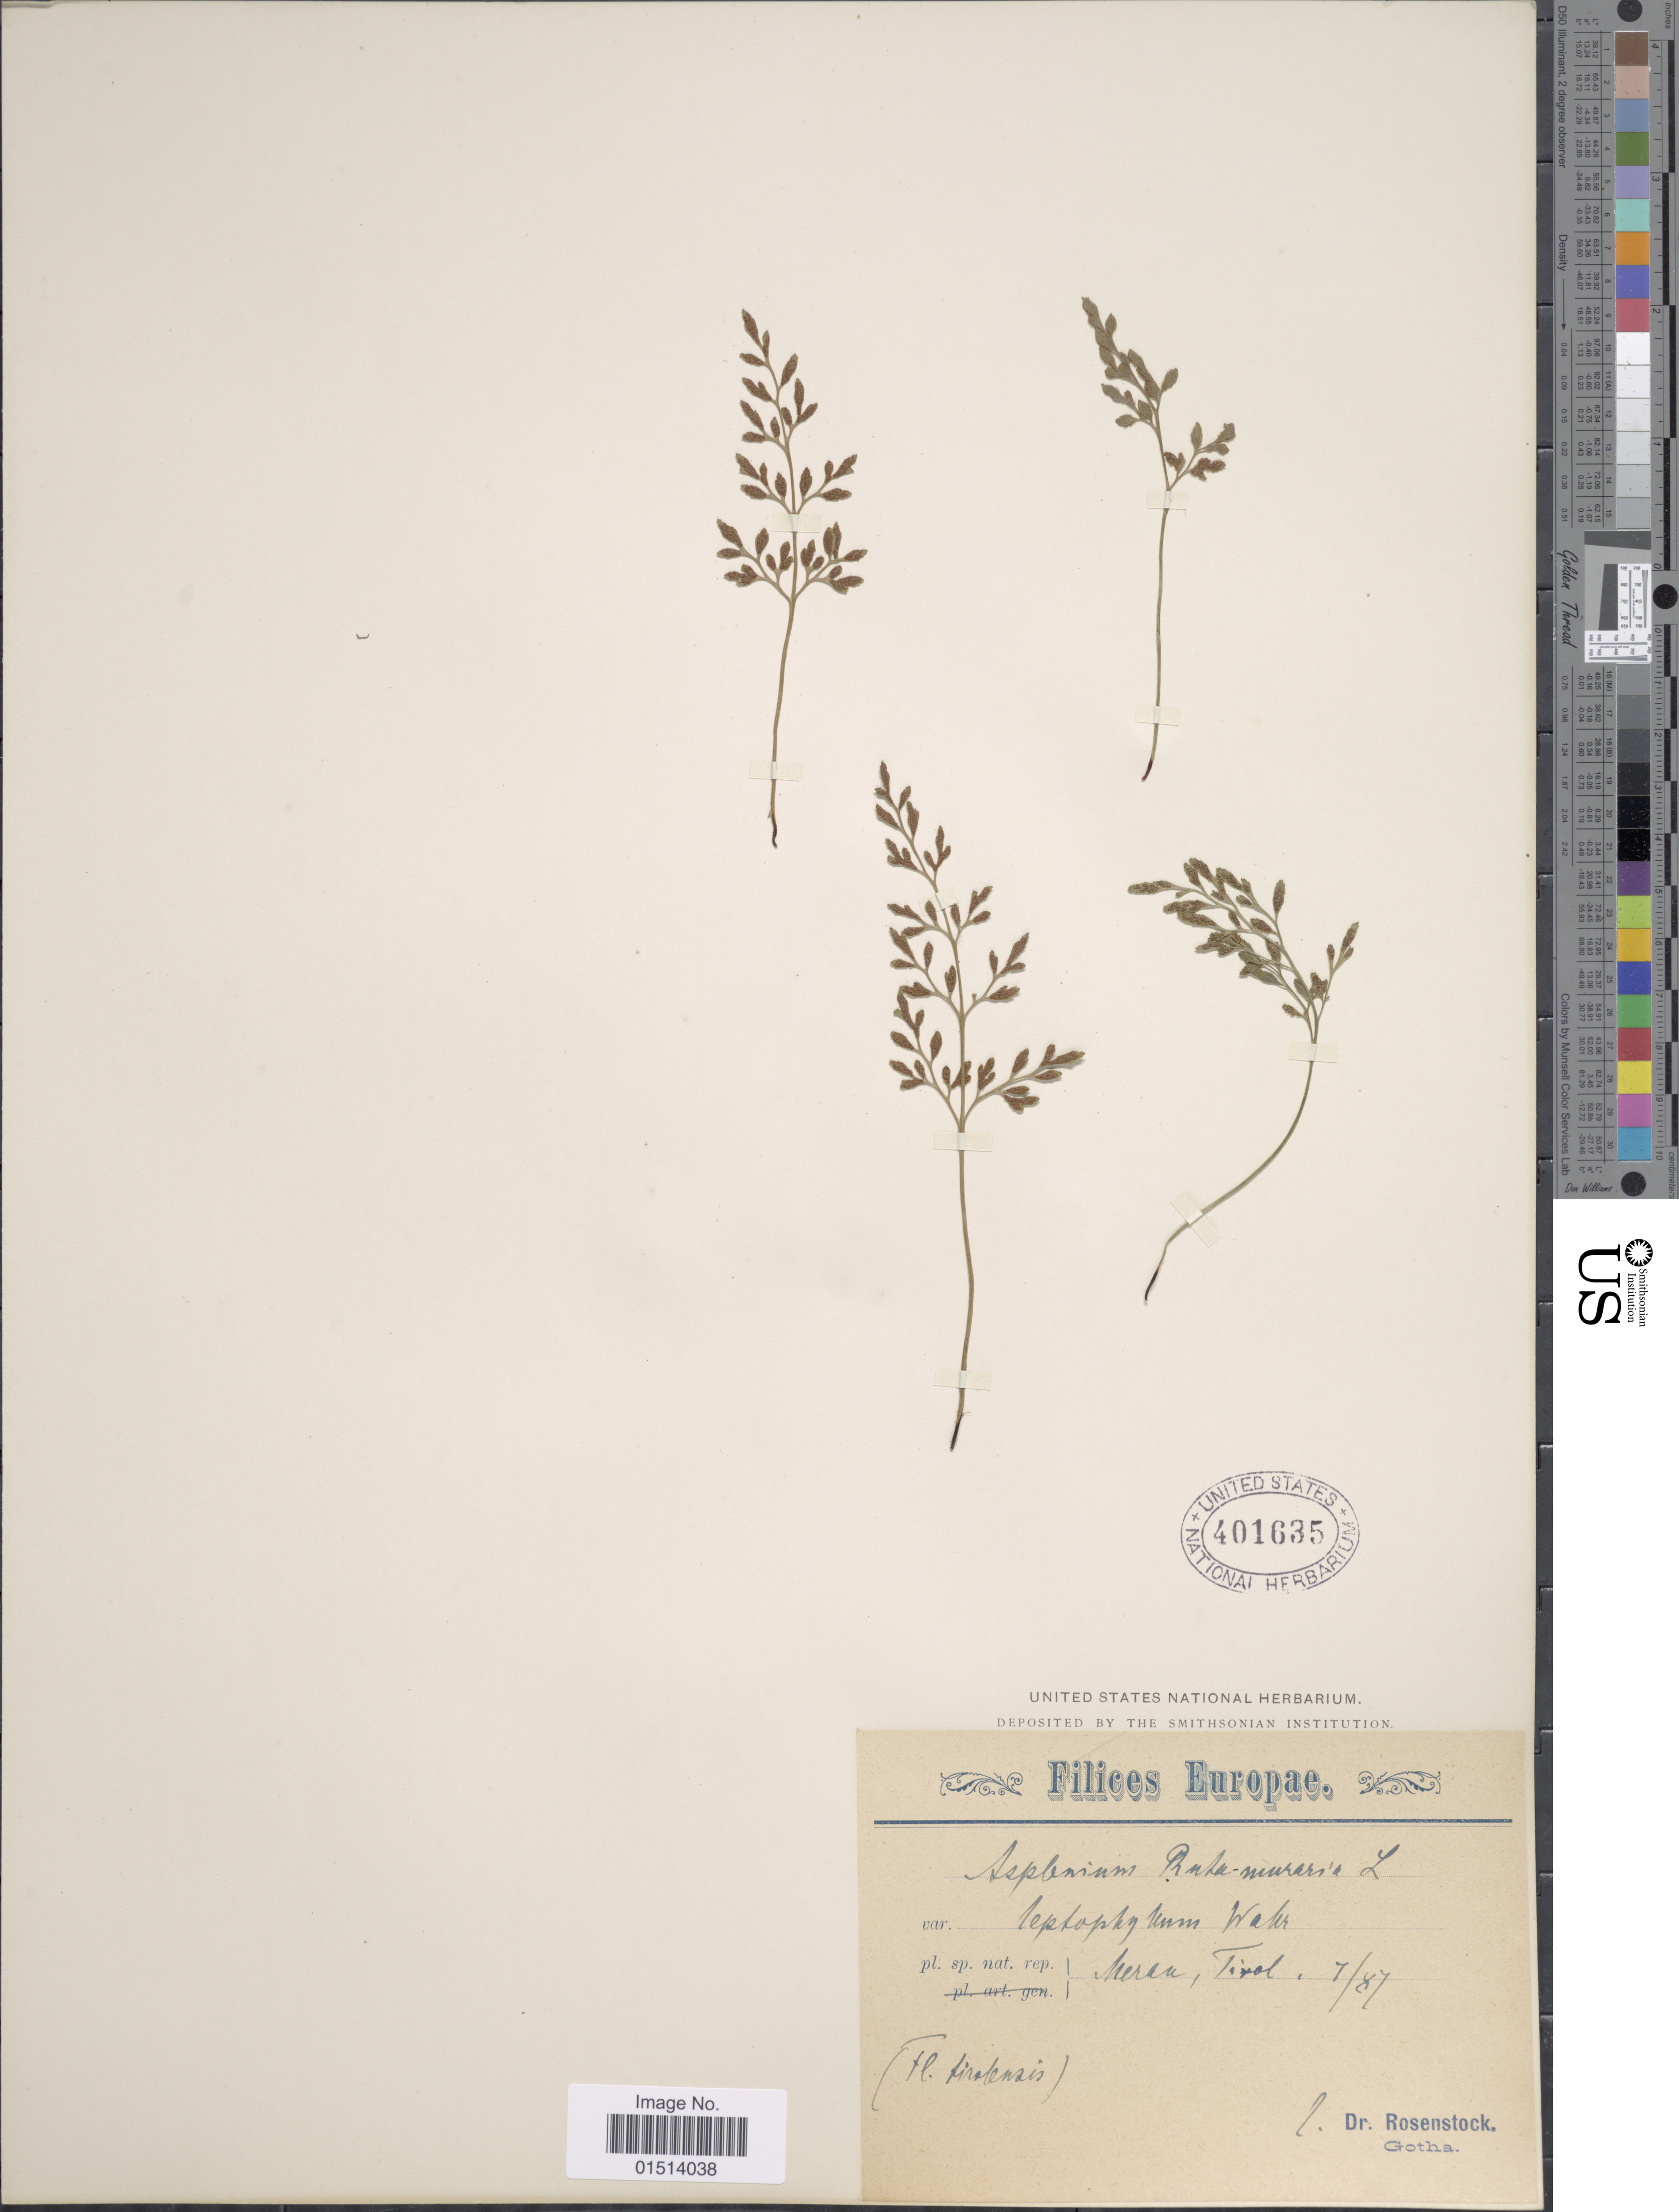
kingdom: Plantae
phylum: Tracheophyta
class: Polypodiopsida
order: Polypodiales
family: Aspleniaceae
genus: Asplenium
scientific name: Asplenium ruta-muraria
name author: L.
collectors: E. Rosenstock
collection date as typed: Transcribed d/m/y: /7/87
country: Italy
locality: Europae, Meran, Tirol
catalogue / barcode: US 401635